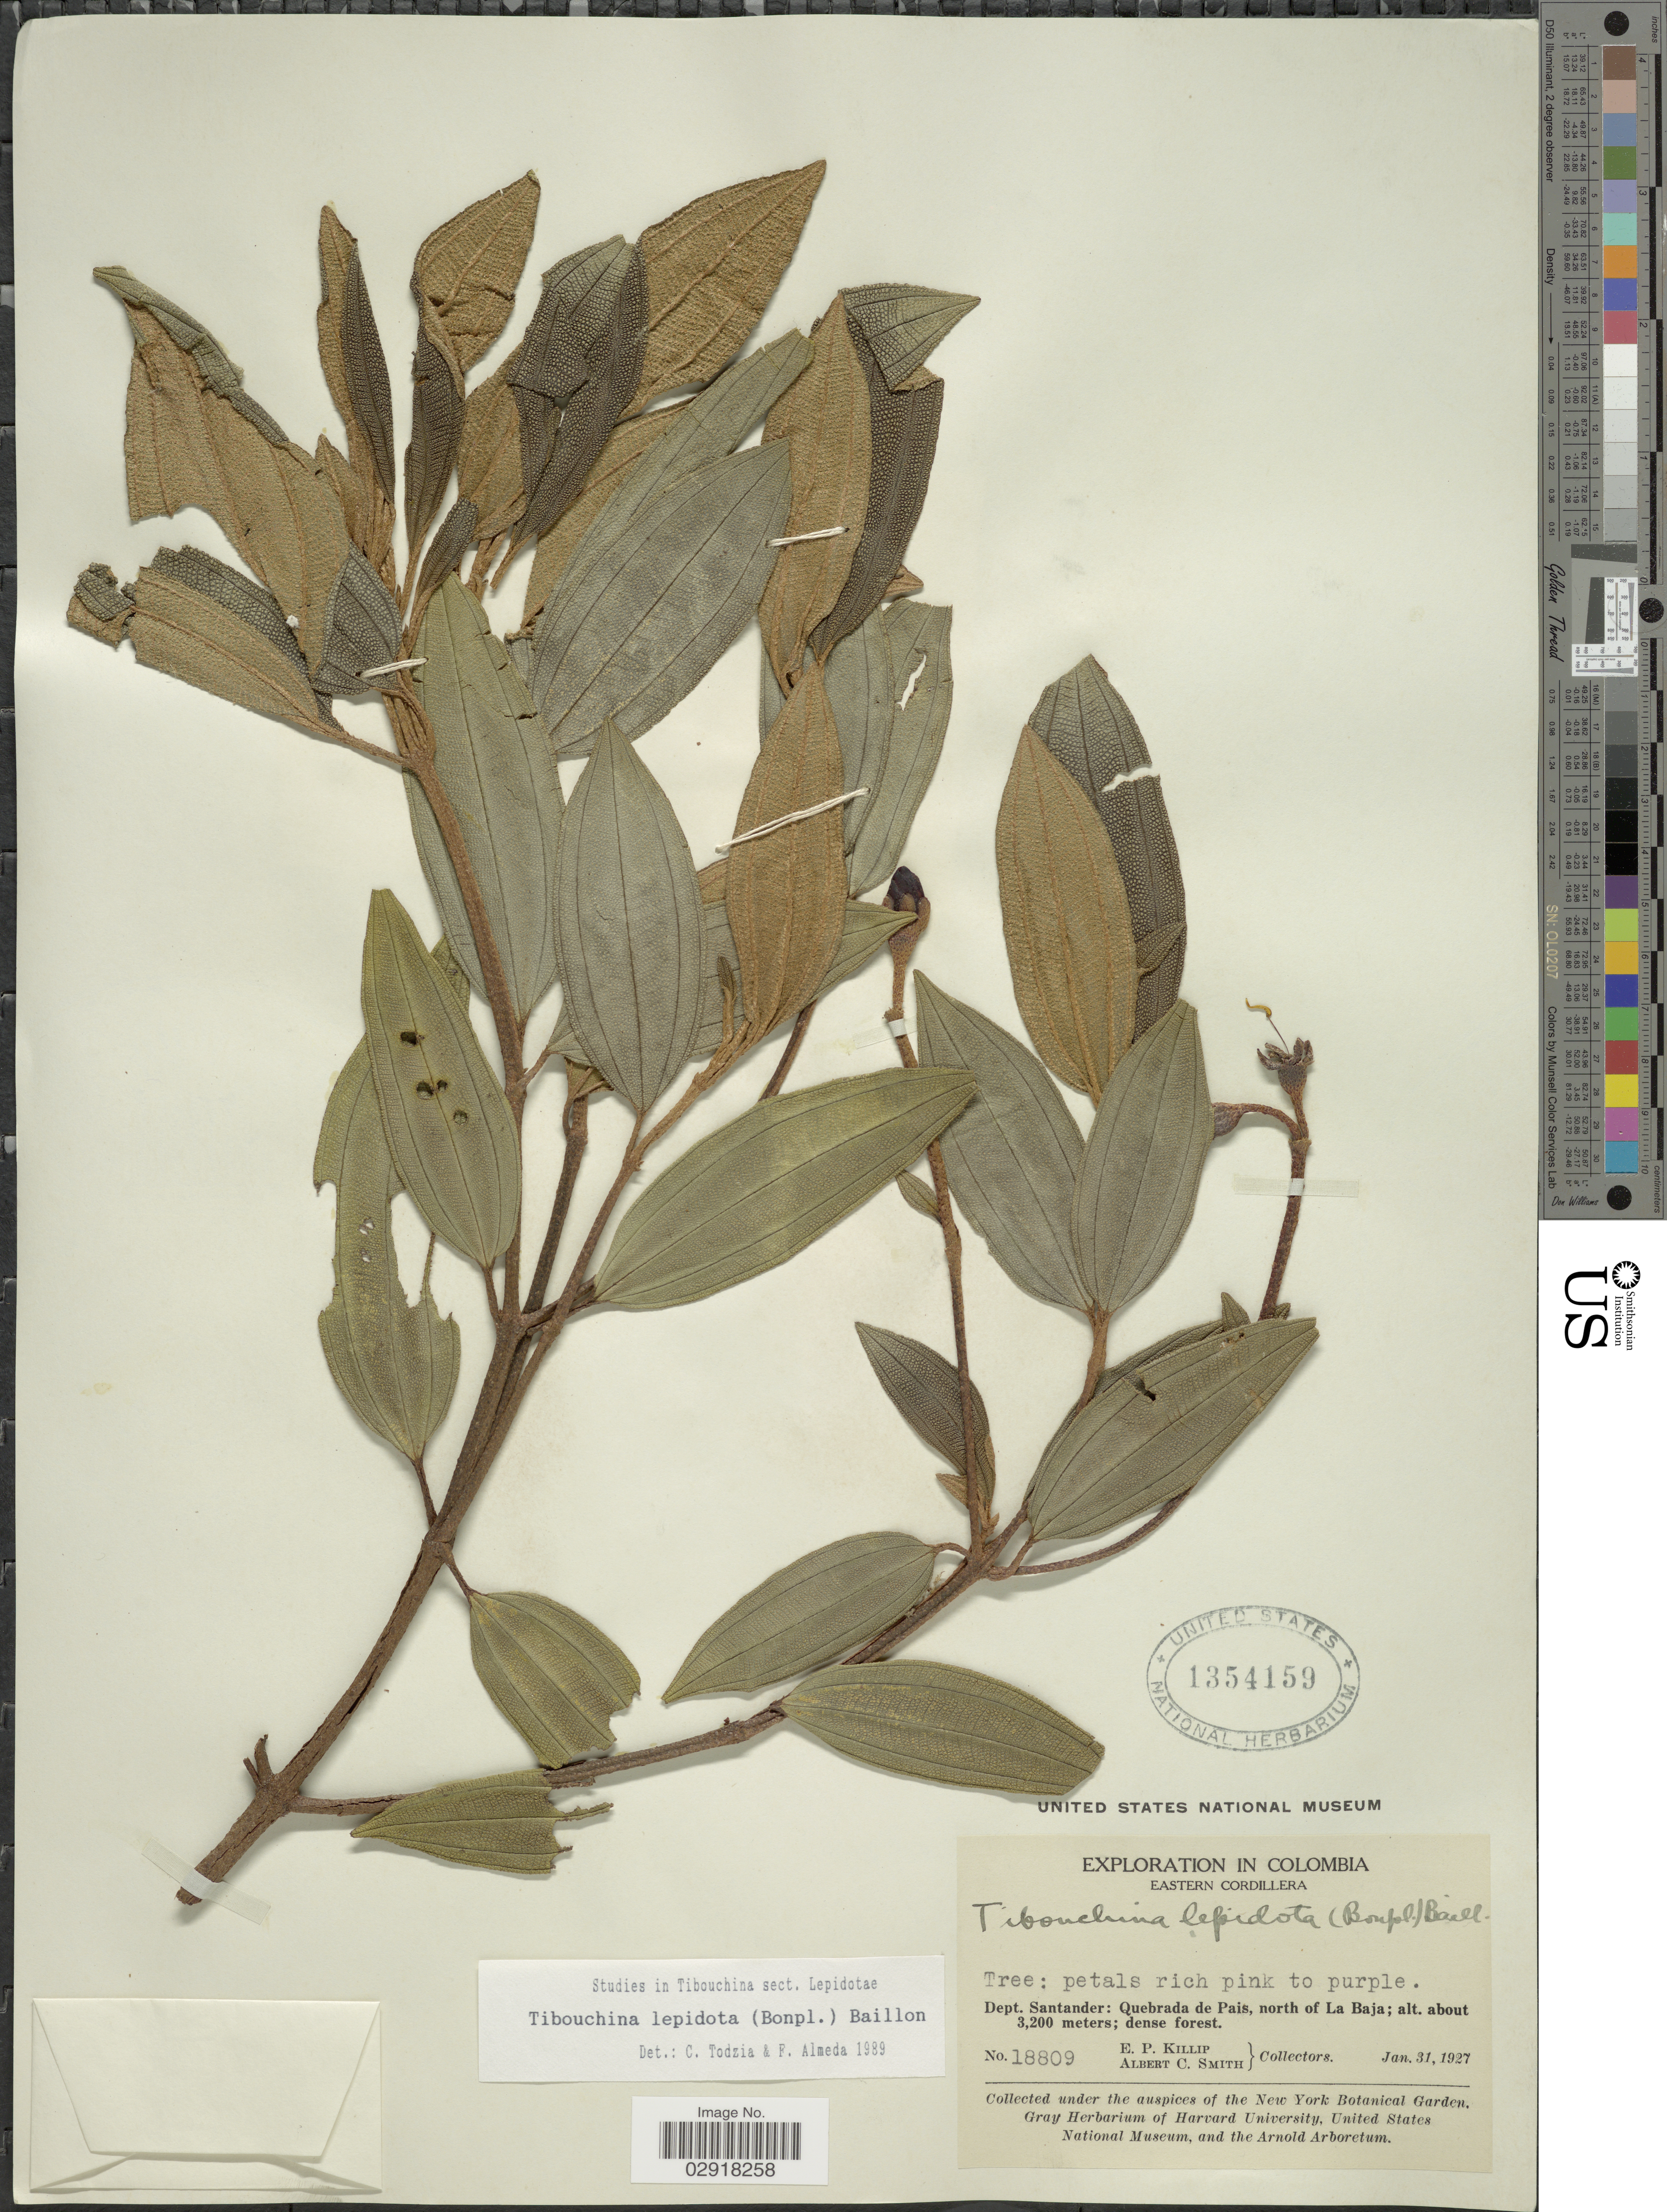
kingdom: Plantae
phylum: Tracheophyta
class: Magnoliopsida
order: Myrtales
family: Melastomataceae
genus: Andesanthus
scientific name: Andesanthus lepidotus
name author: (Humb. & Bonpl.) P.J.F. Guim. & Michelang.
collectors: E. P. Killip & A. C. Smith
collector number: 18809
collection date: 1927-01-31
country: Colombia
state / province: Santander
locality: Eastern Cordillera. Dept. Santander: Quebrada de Pais, north of La Baja.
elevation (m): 3200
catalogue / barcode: US 1354159